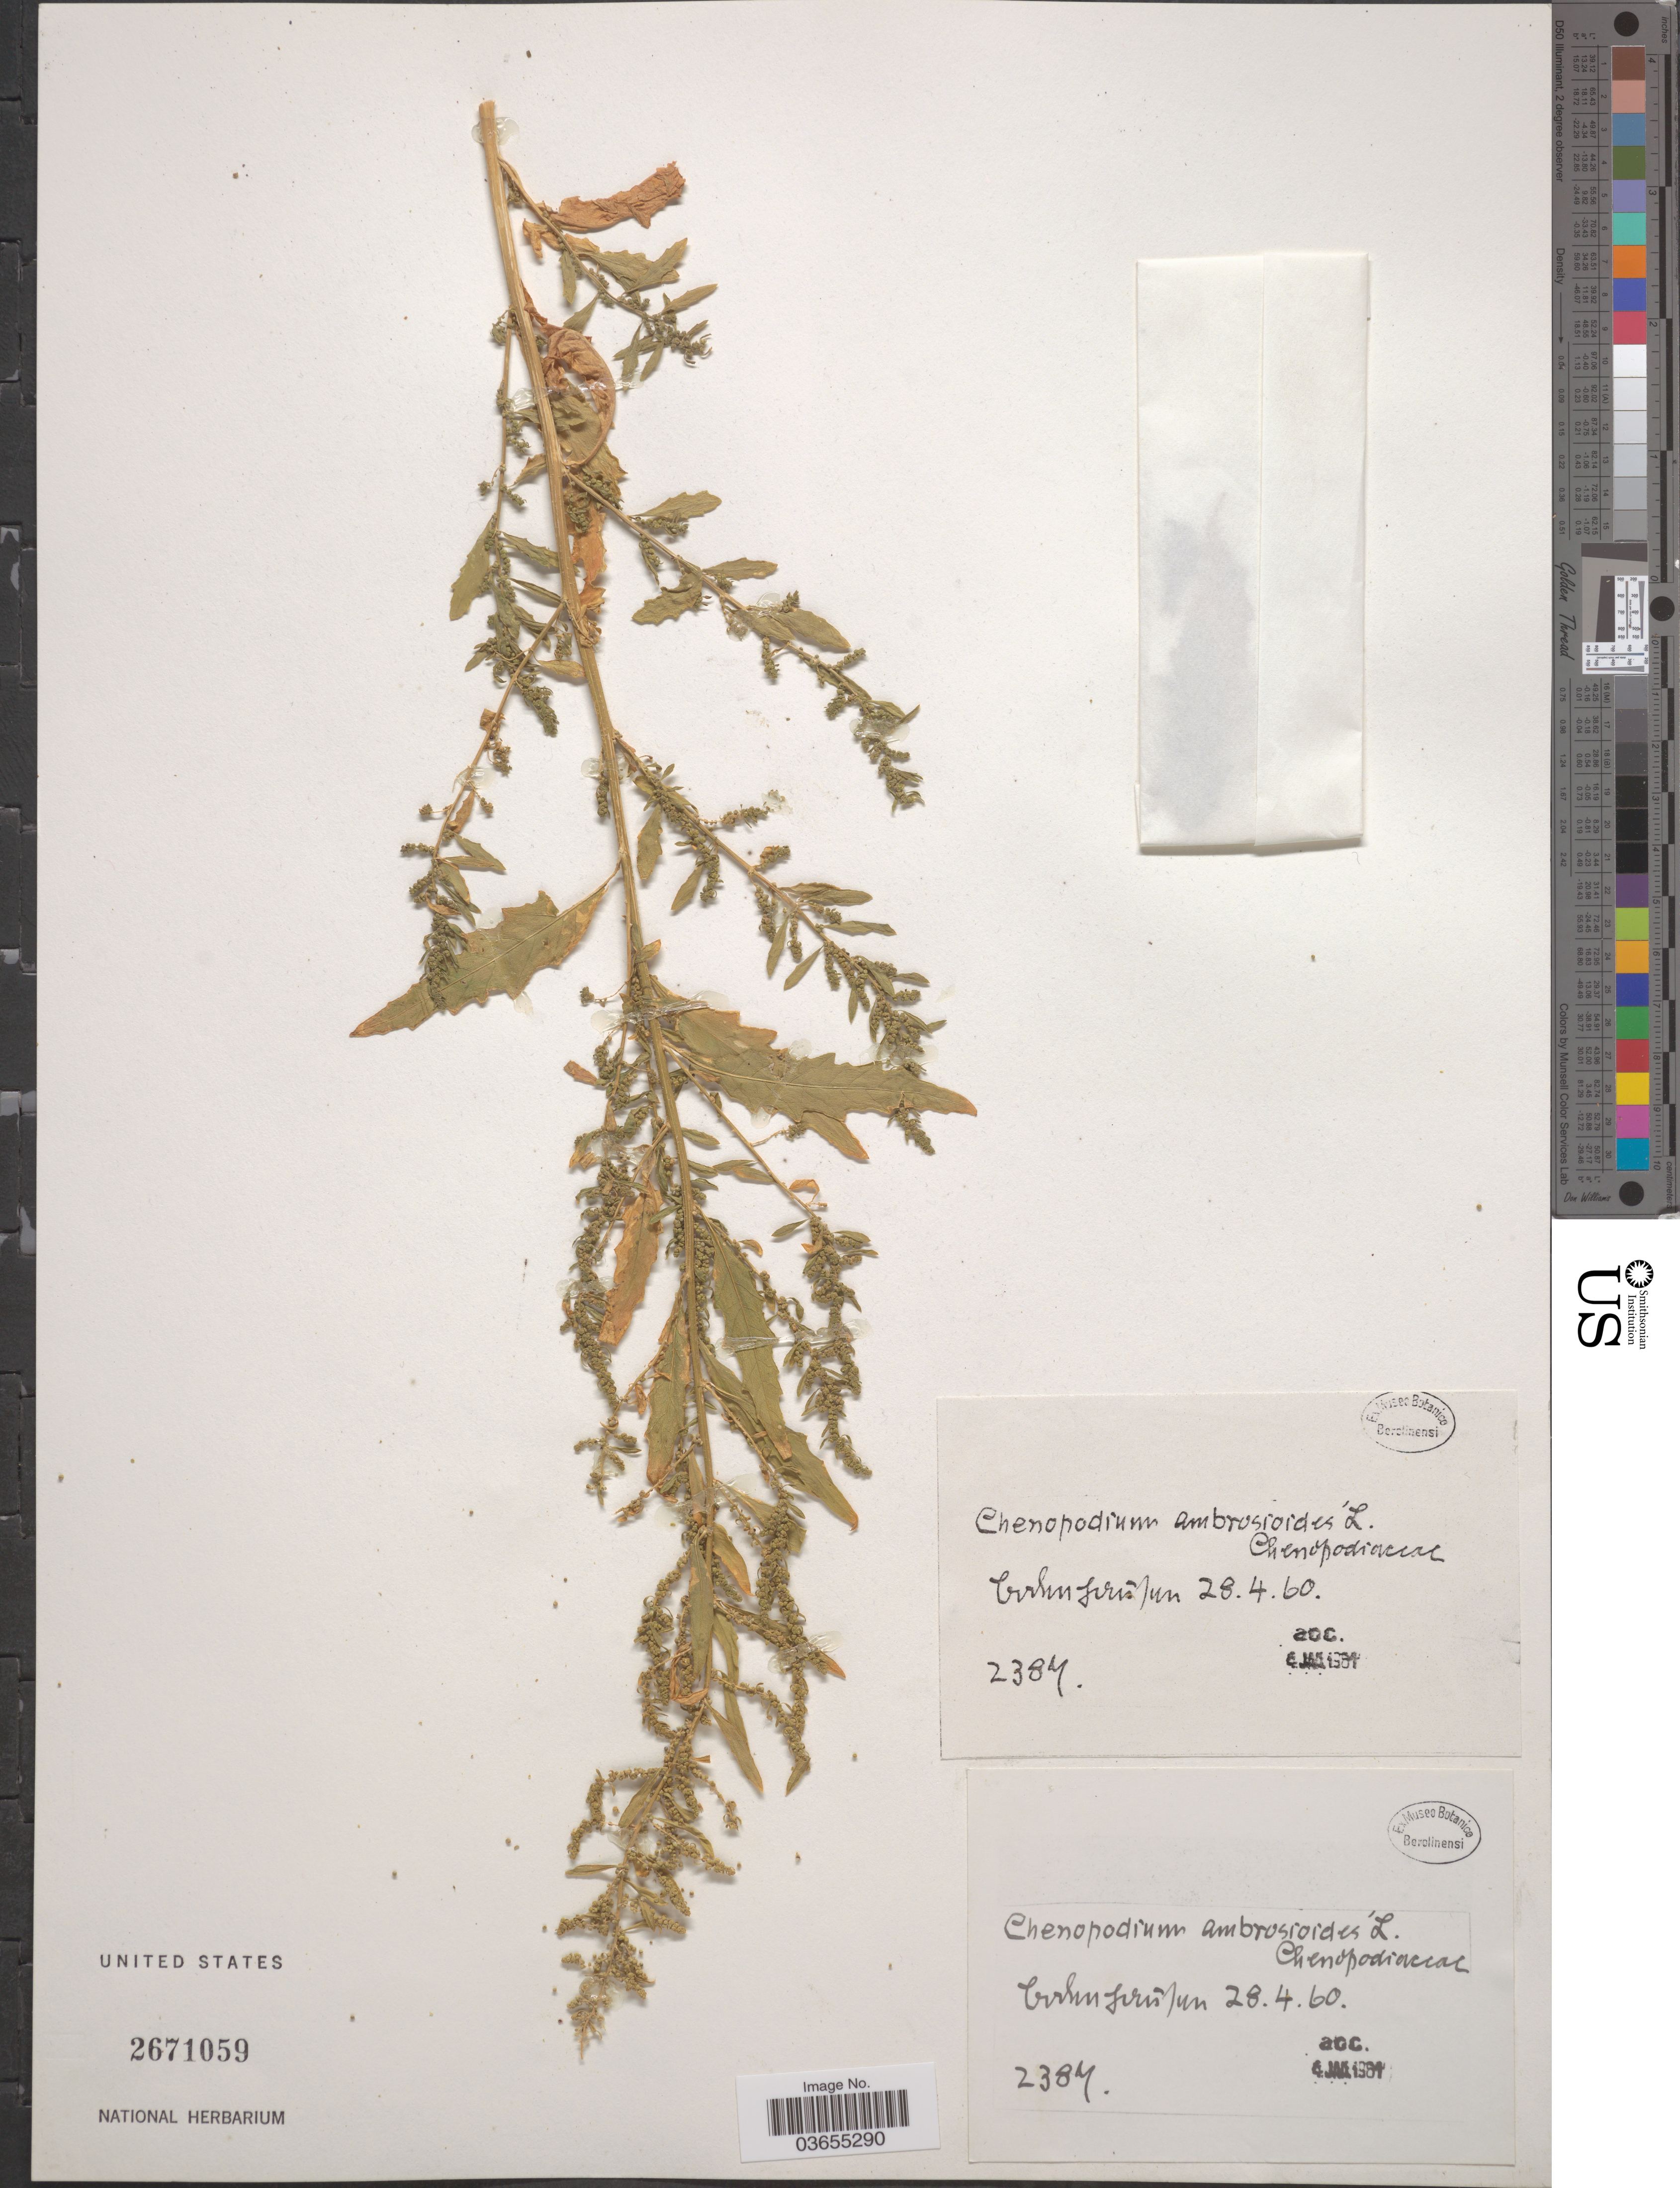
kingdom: Plantae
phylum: Tracheophyta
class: Magnoliopsida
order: Caryophyllales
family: Amaranthaceae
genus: Chenopodium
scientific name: Chenopodium ambrosioides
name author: L.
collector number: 2387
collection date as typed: Transcribed d/m/y: 28/4/60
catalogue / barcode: US 2671059